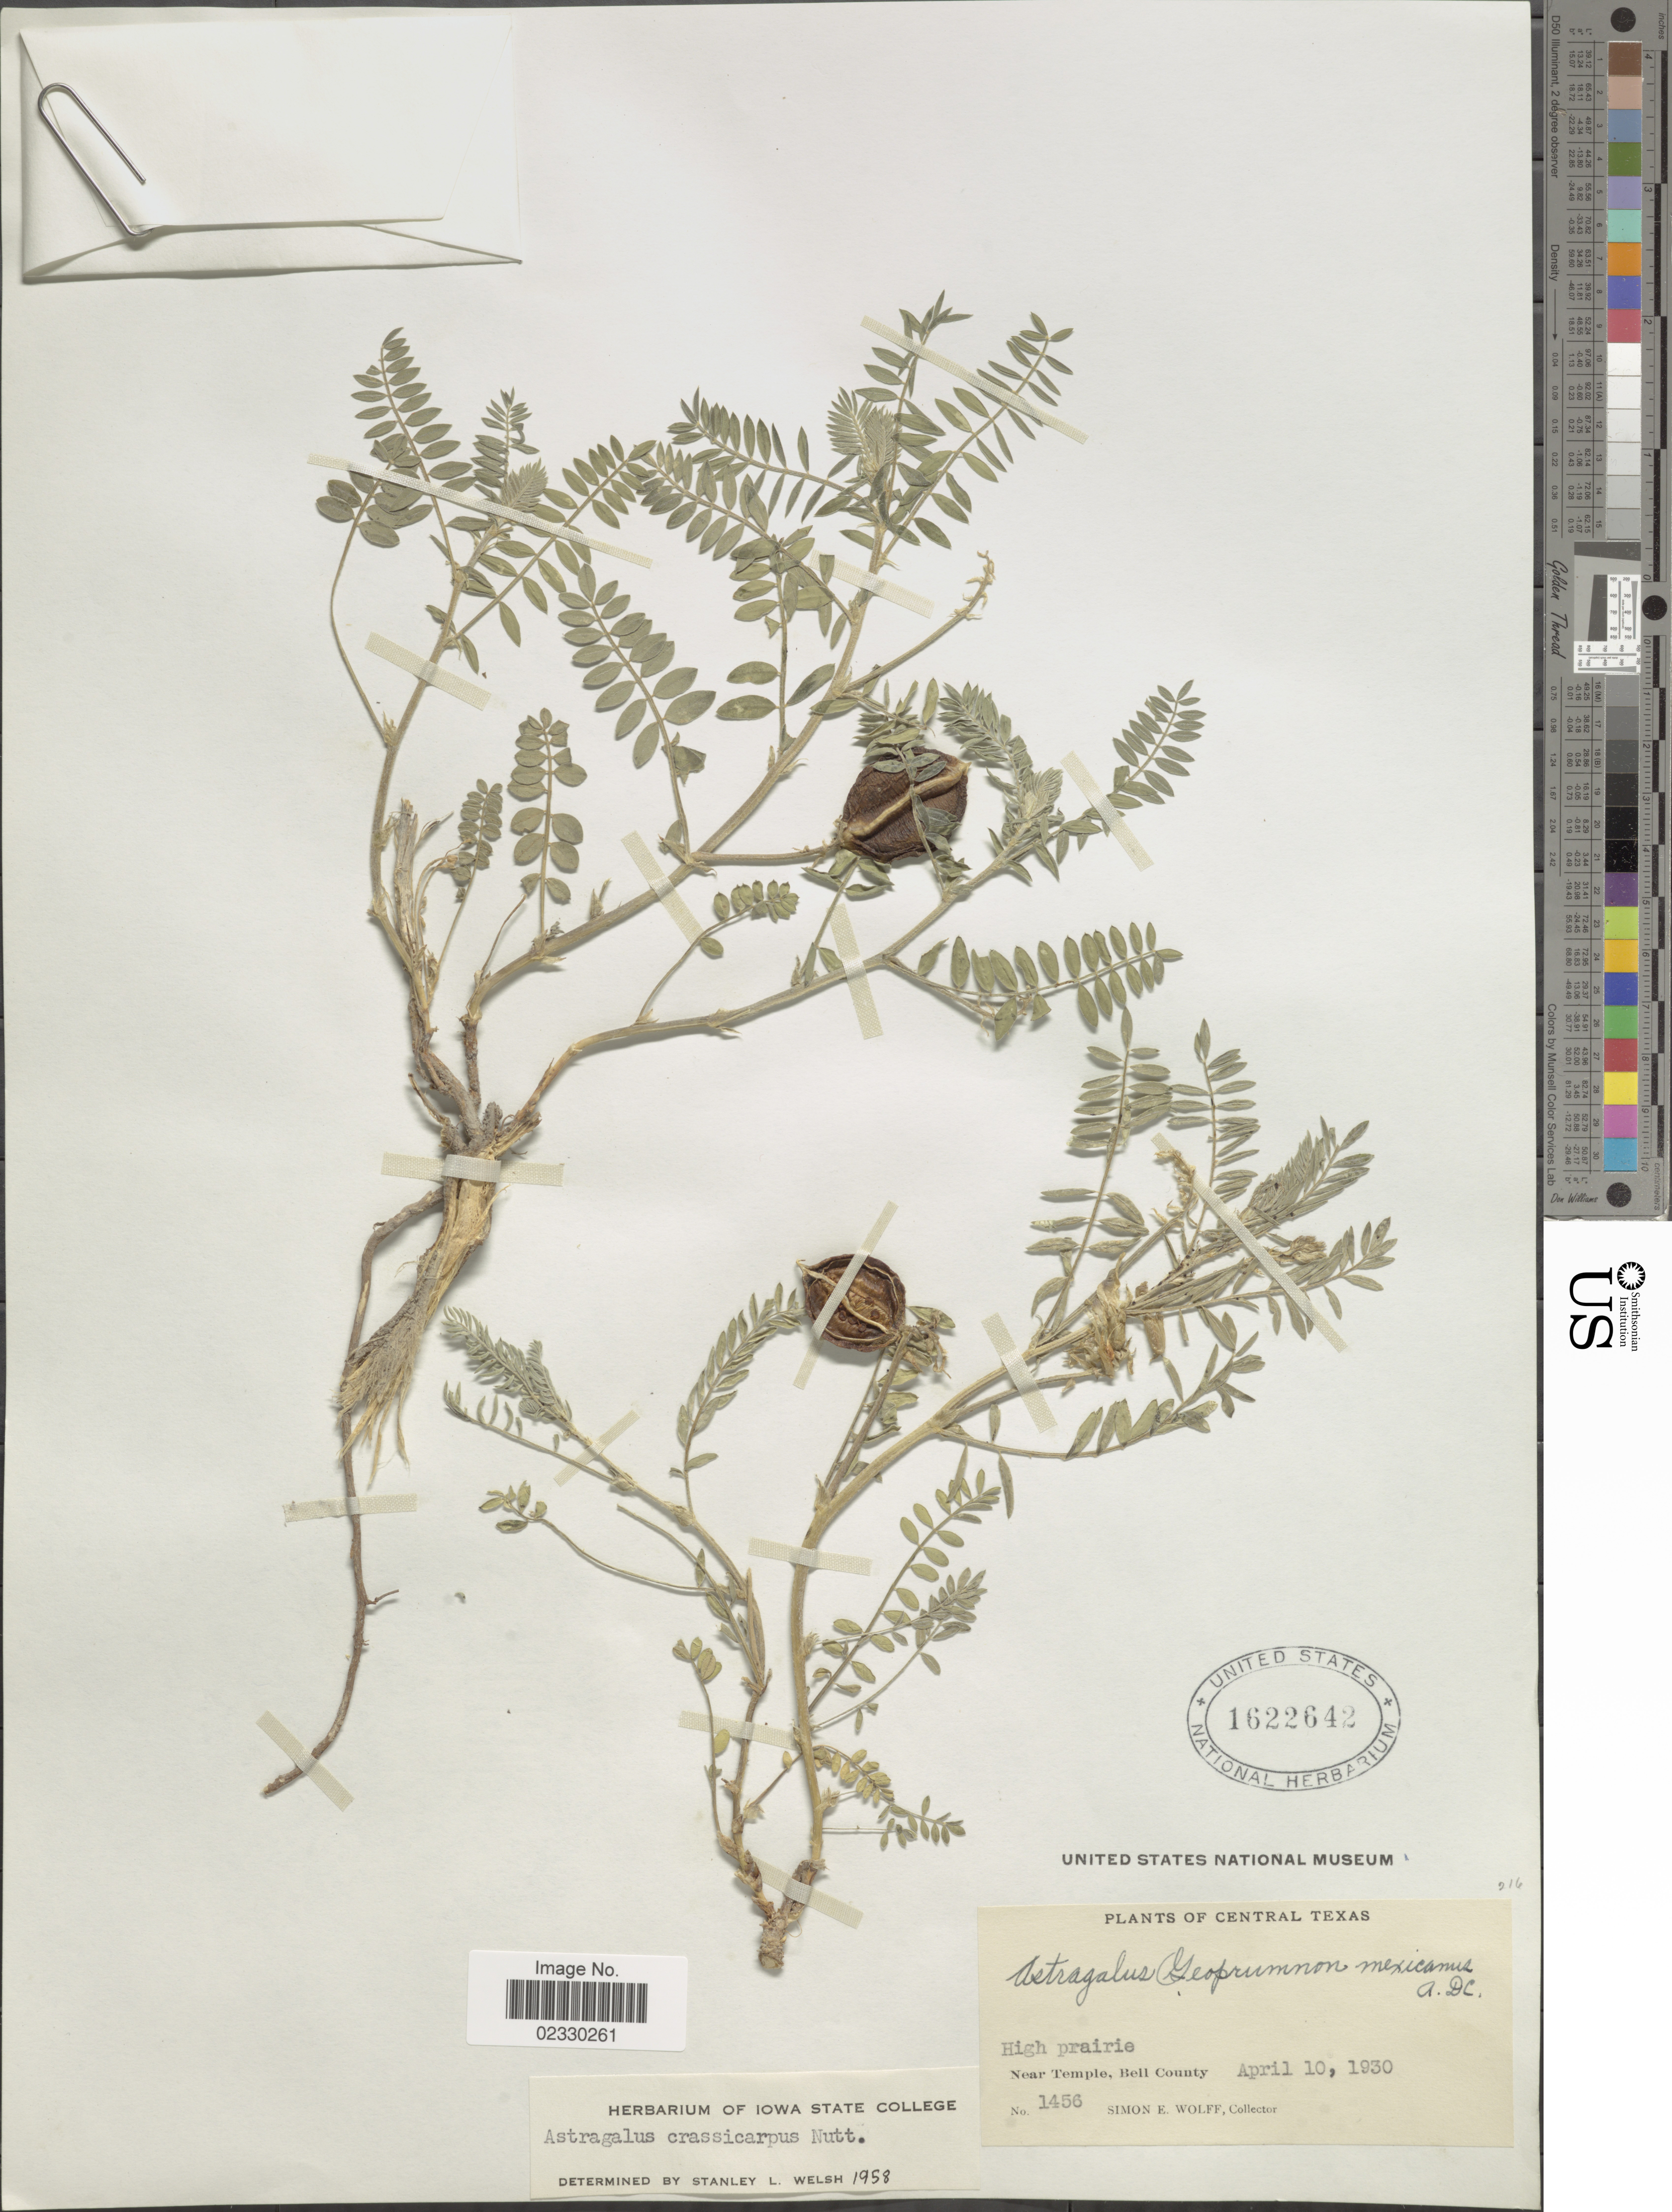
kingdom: Plantae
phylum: Tracheophyta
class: Magnoliopsida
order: Fabales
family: Fabaceae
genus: Astragalus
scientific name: Astragalus crassicarpus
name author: Nutt.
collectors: S. E. Wolff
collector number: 1456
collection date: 1930-04-10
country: United States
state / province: Texas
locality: Central Texas, High Prairie, near Temple. Bell County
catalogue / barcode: US 1622642